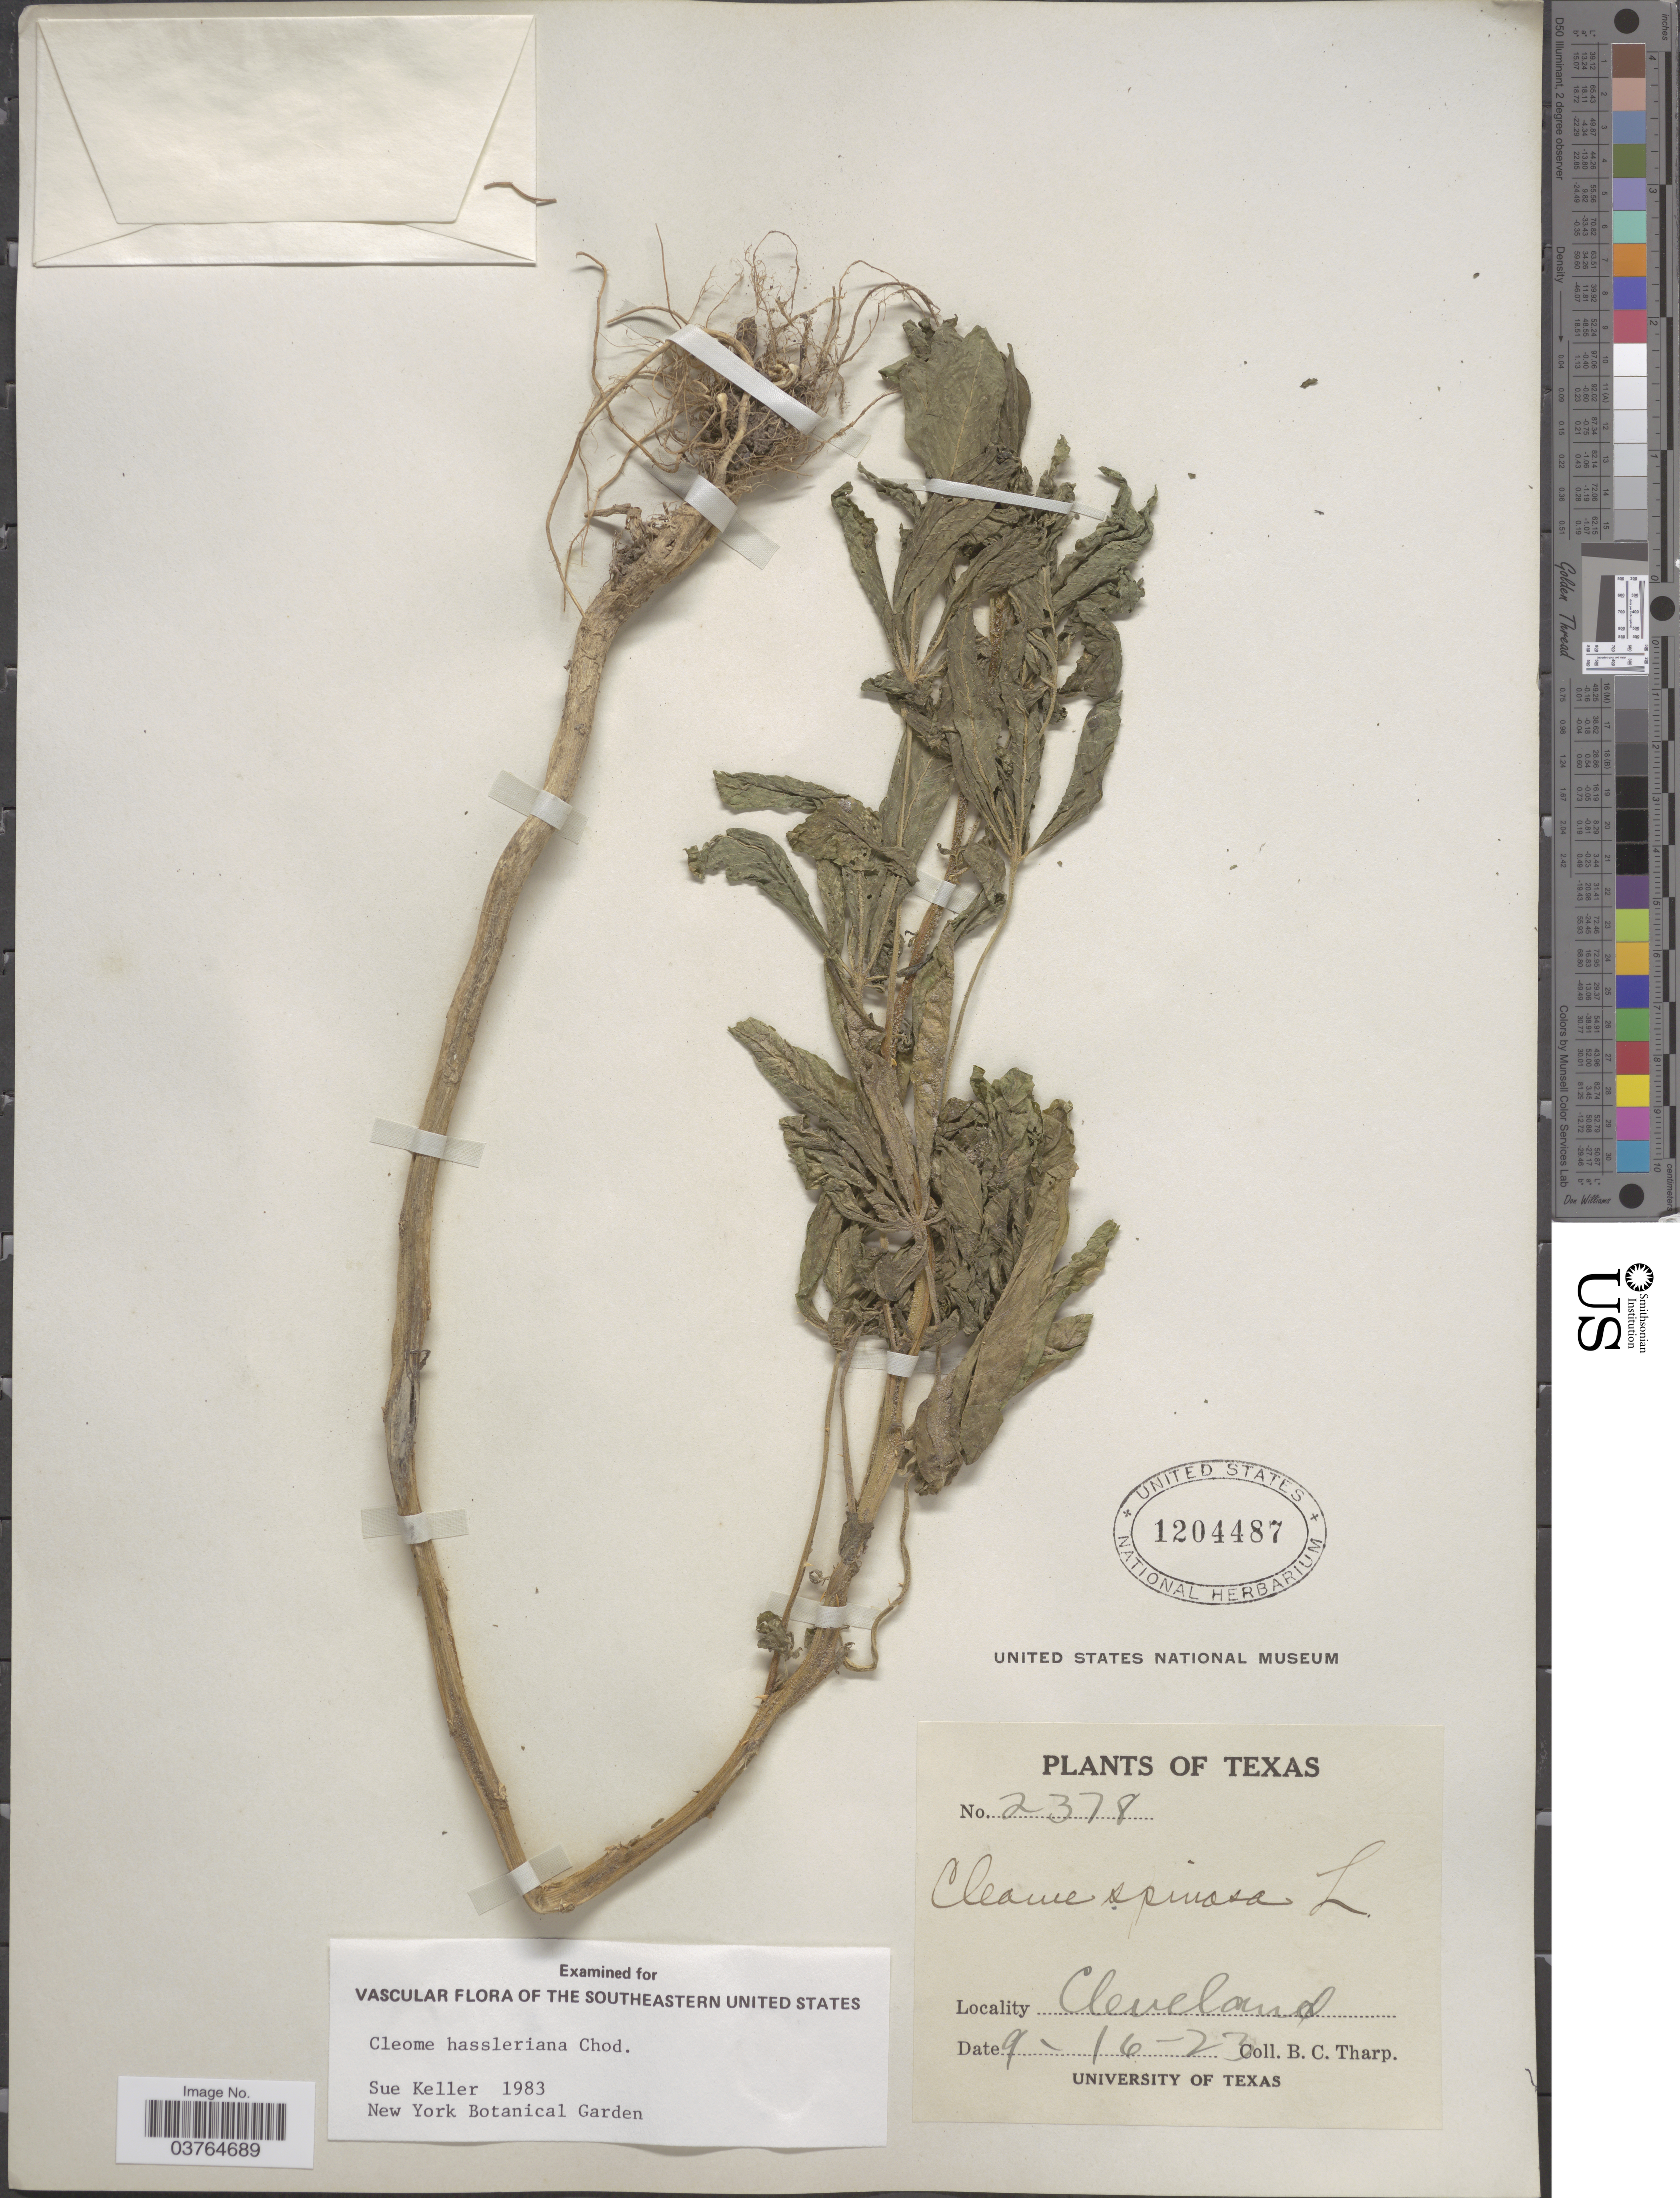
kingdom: Plantae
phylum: Tracheophyta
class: Magnoliopsida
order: Brassicales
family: Cleomaceae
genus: Tarenaya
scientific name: Tarenaya houtteana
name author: (Schltdl.) Soares Neto & Roalson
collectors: B. C. Tharp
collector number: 2378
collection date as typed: Transcribed d/m/y: 16/9/23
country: United States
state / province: Texas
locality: Cleveland.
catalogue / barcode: US 1204487